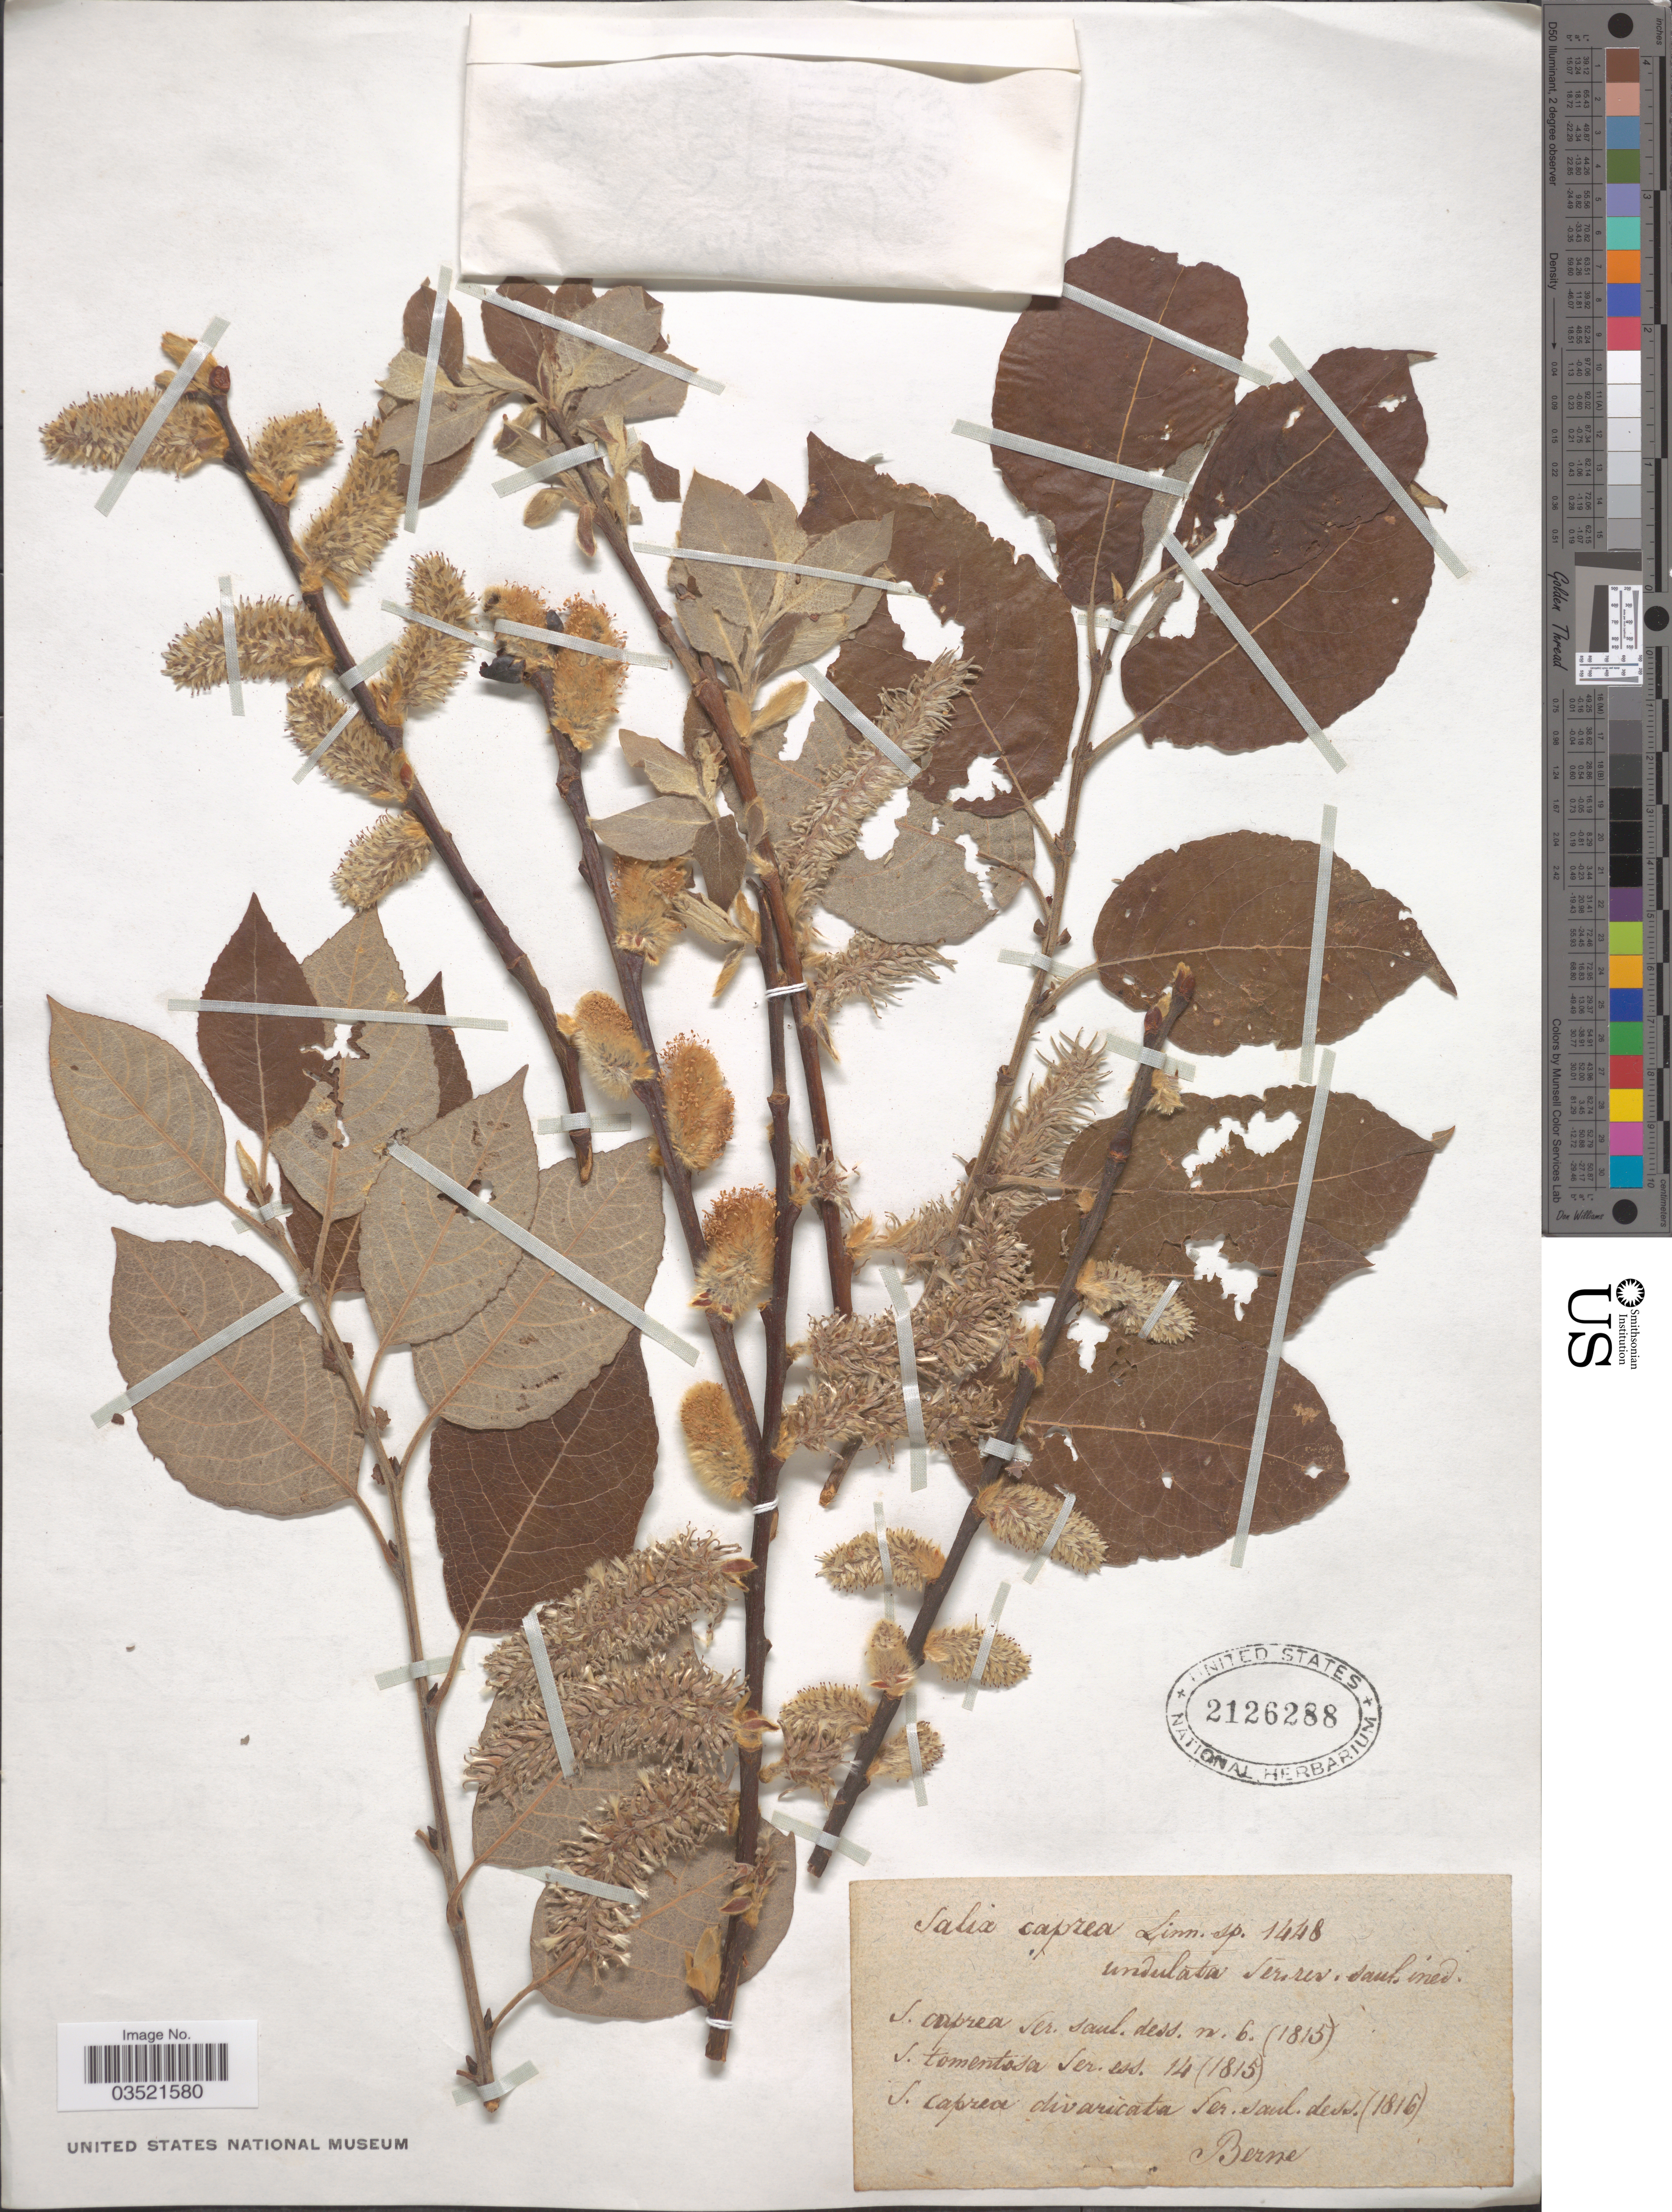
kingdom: Plantae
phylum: Tracheophyta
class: Magnoliopsida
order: Malpighiales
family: Salicaceae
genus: Salix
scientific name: Salix caprea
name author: L.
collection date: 1815/1816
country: Switzerland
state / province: Bern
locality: Berne.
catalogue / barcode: US 2126288